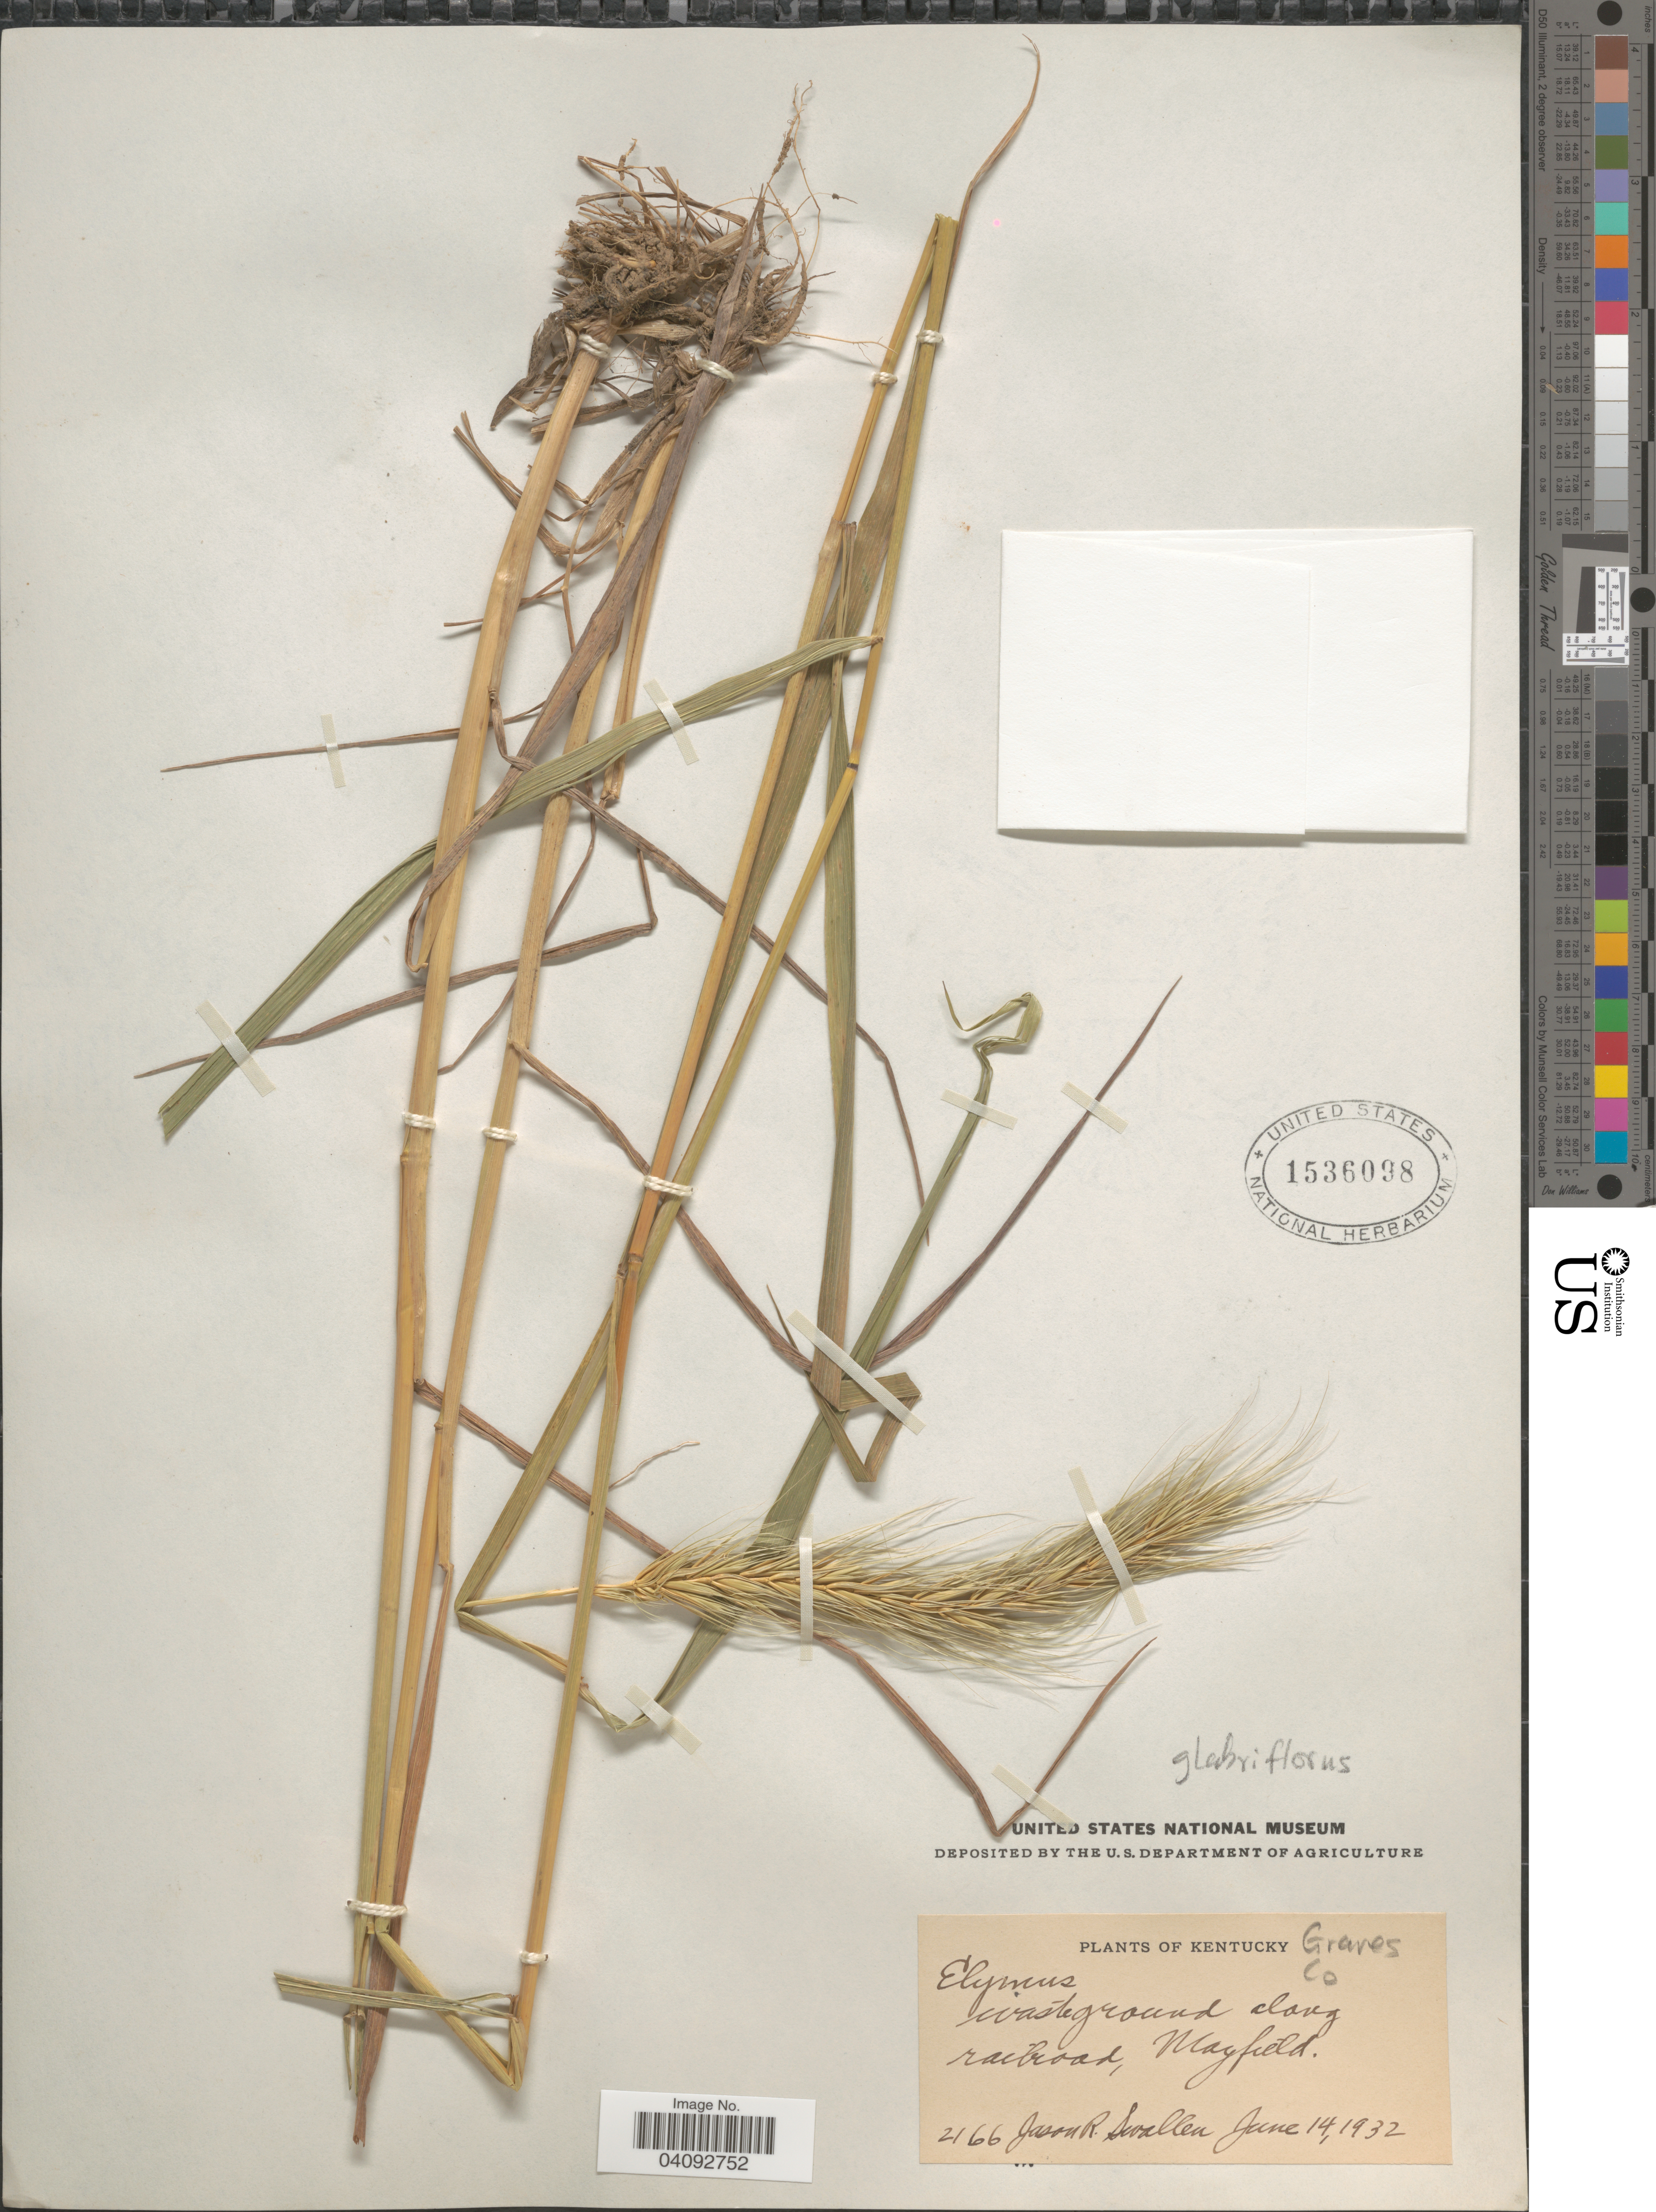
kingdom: Plantae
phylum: Tracheophyta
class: Liliopsida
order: Poales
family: Poaceae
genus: Elymus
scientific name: Elymus glabriflorus var. glabriflorus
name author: (Vasey ex L.H. Dewey) Scribn. & C.R. Ball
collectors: J. R. Swallen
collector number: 2166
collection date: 1932-06-14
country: United States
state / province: Kentucky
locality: Graves Co. Waste ground along railroad, Mayfield.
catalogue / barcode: US 1536098